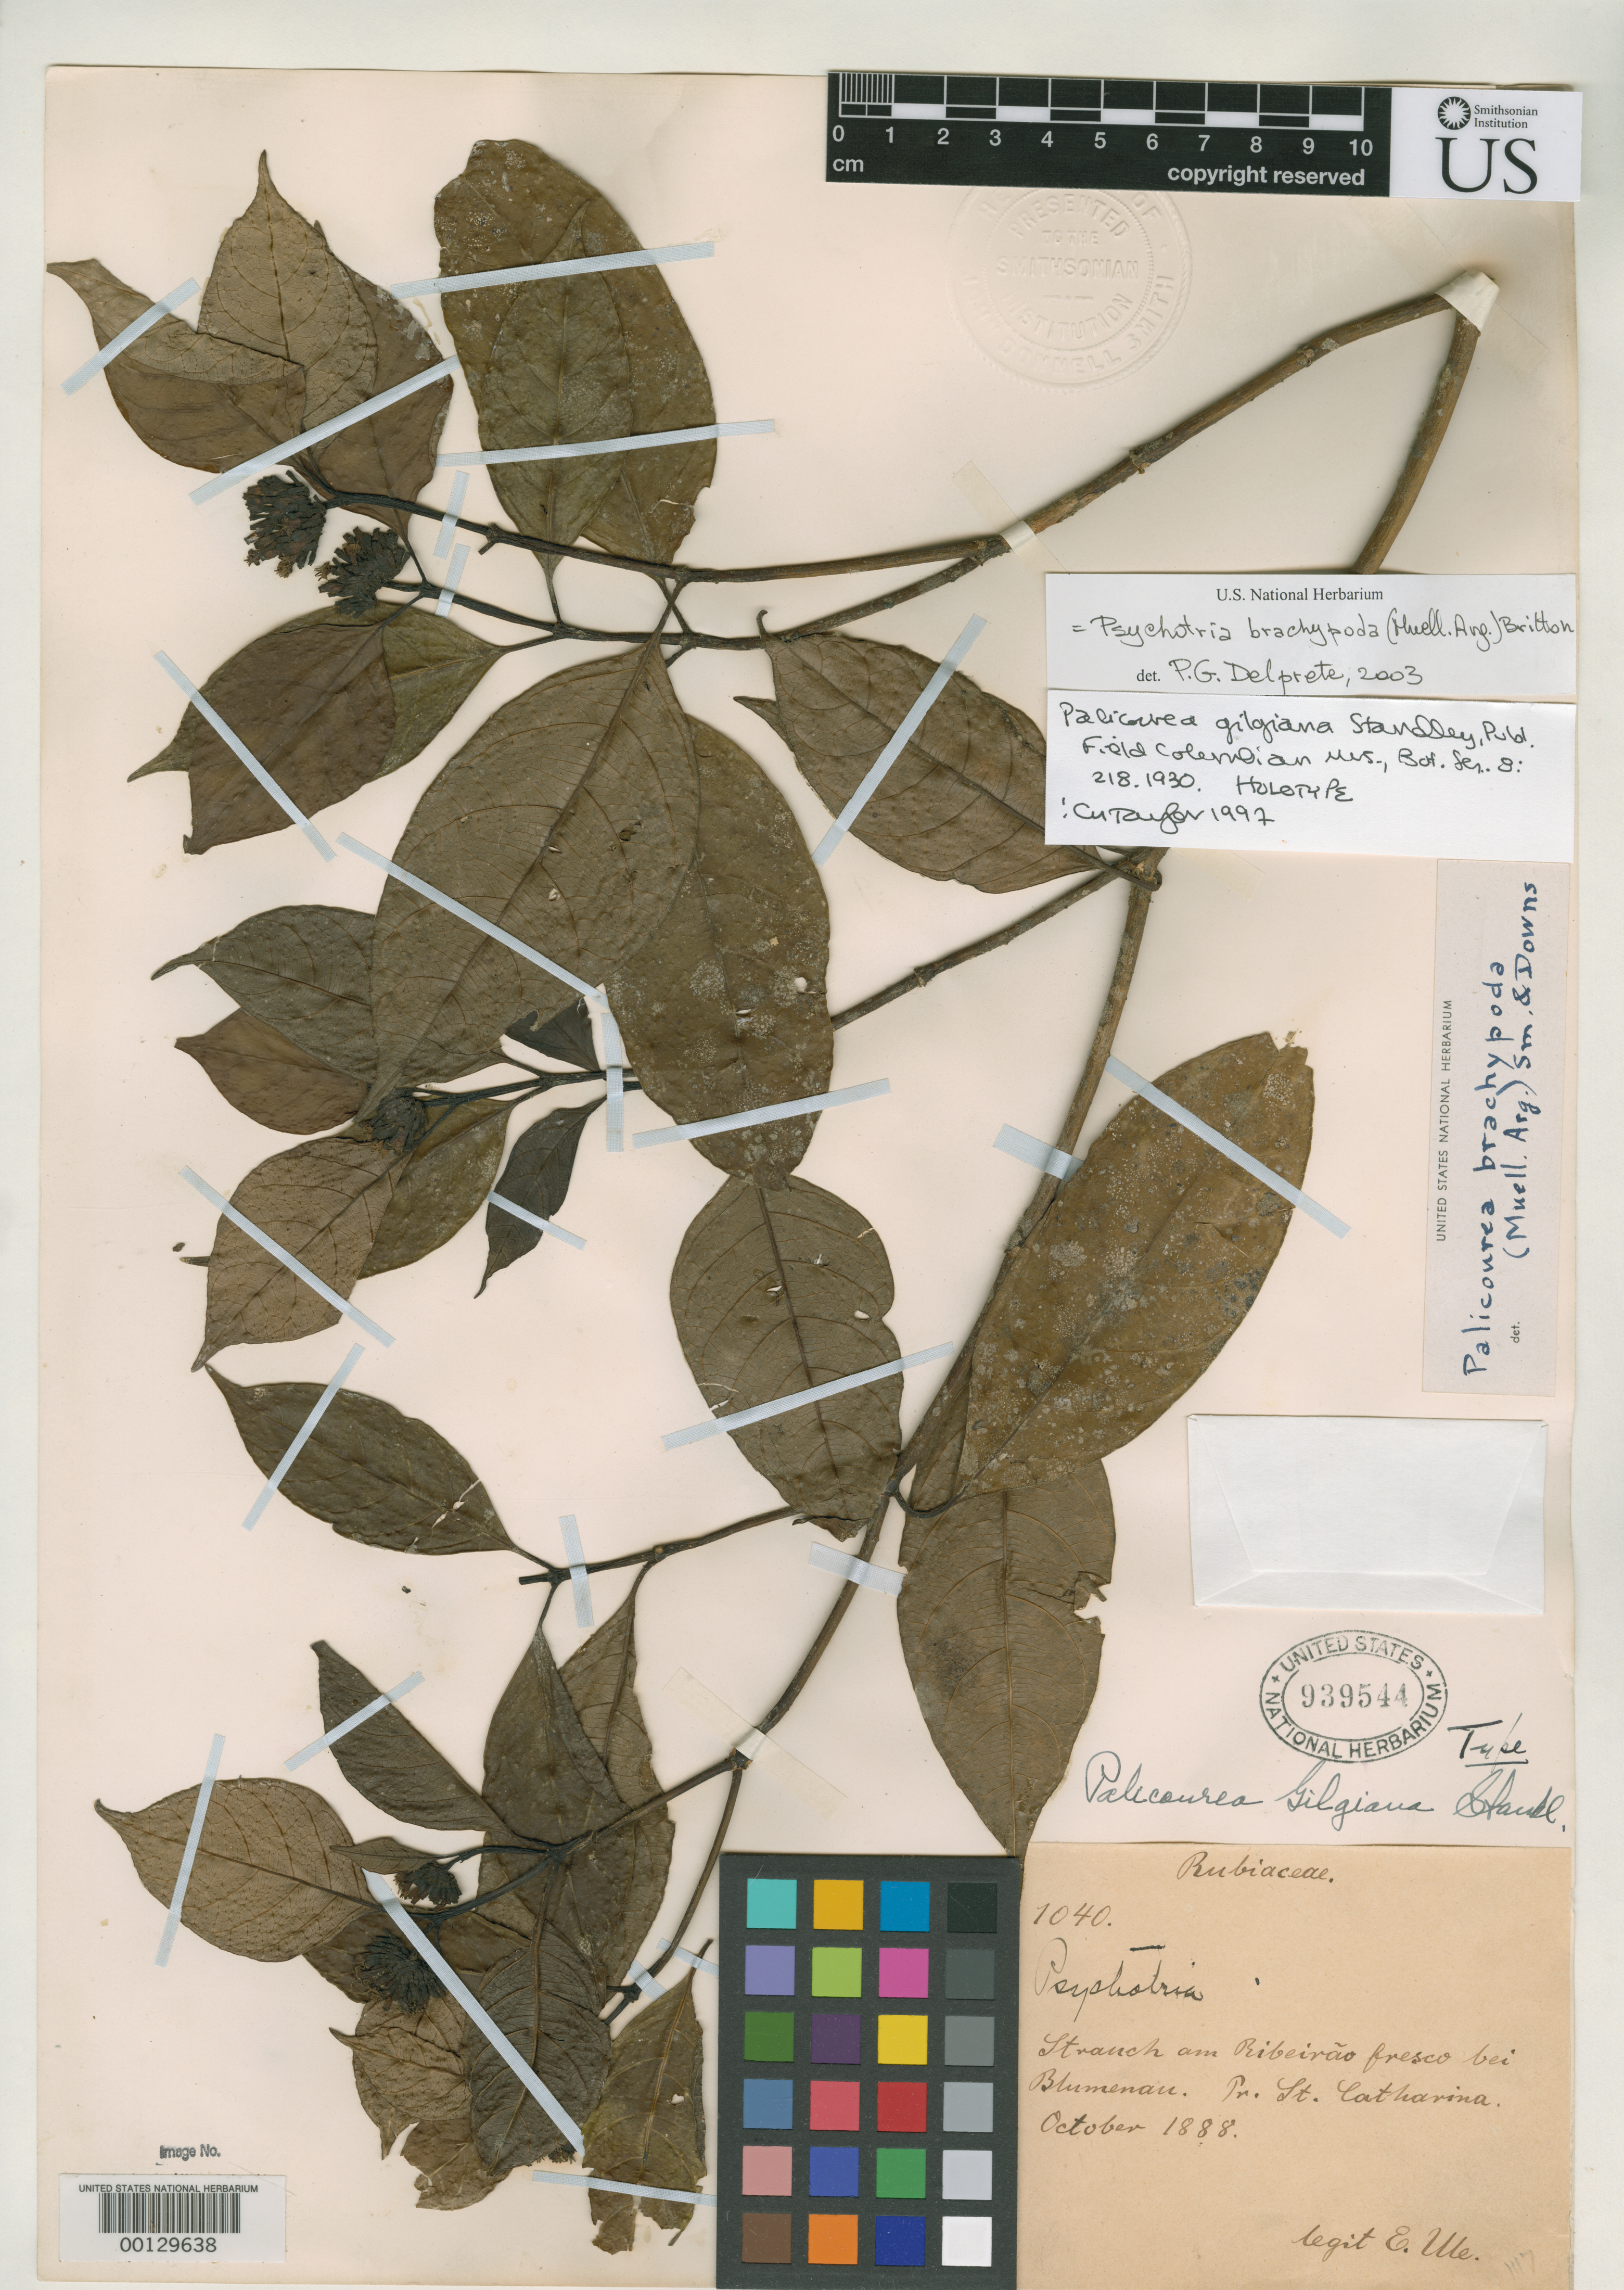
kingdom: Plantae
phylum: Tracheophyta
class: Magnoliopsida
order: Gentianales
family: Rubiaceae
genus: Palicourea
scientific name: Palicourea gilgiana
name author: Standl.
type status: Holotype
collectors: E. H. Ule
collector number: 1040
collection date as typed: Oct 1888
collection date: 1888-10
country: Brazil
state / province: Santa Catarina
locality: Riberao, Blumenau.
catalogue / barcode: US 939544